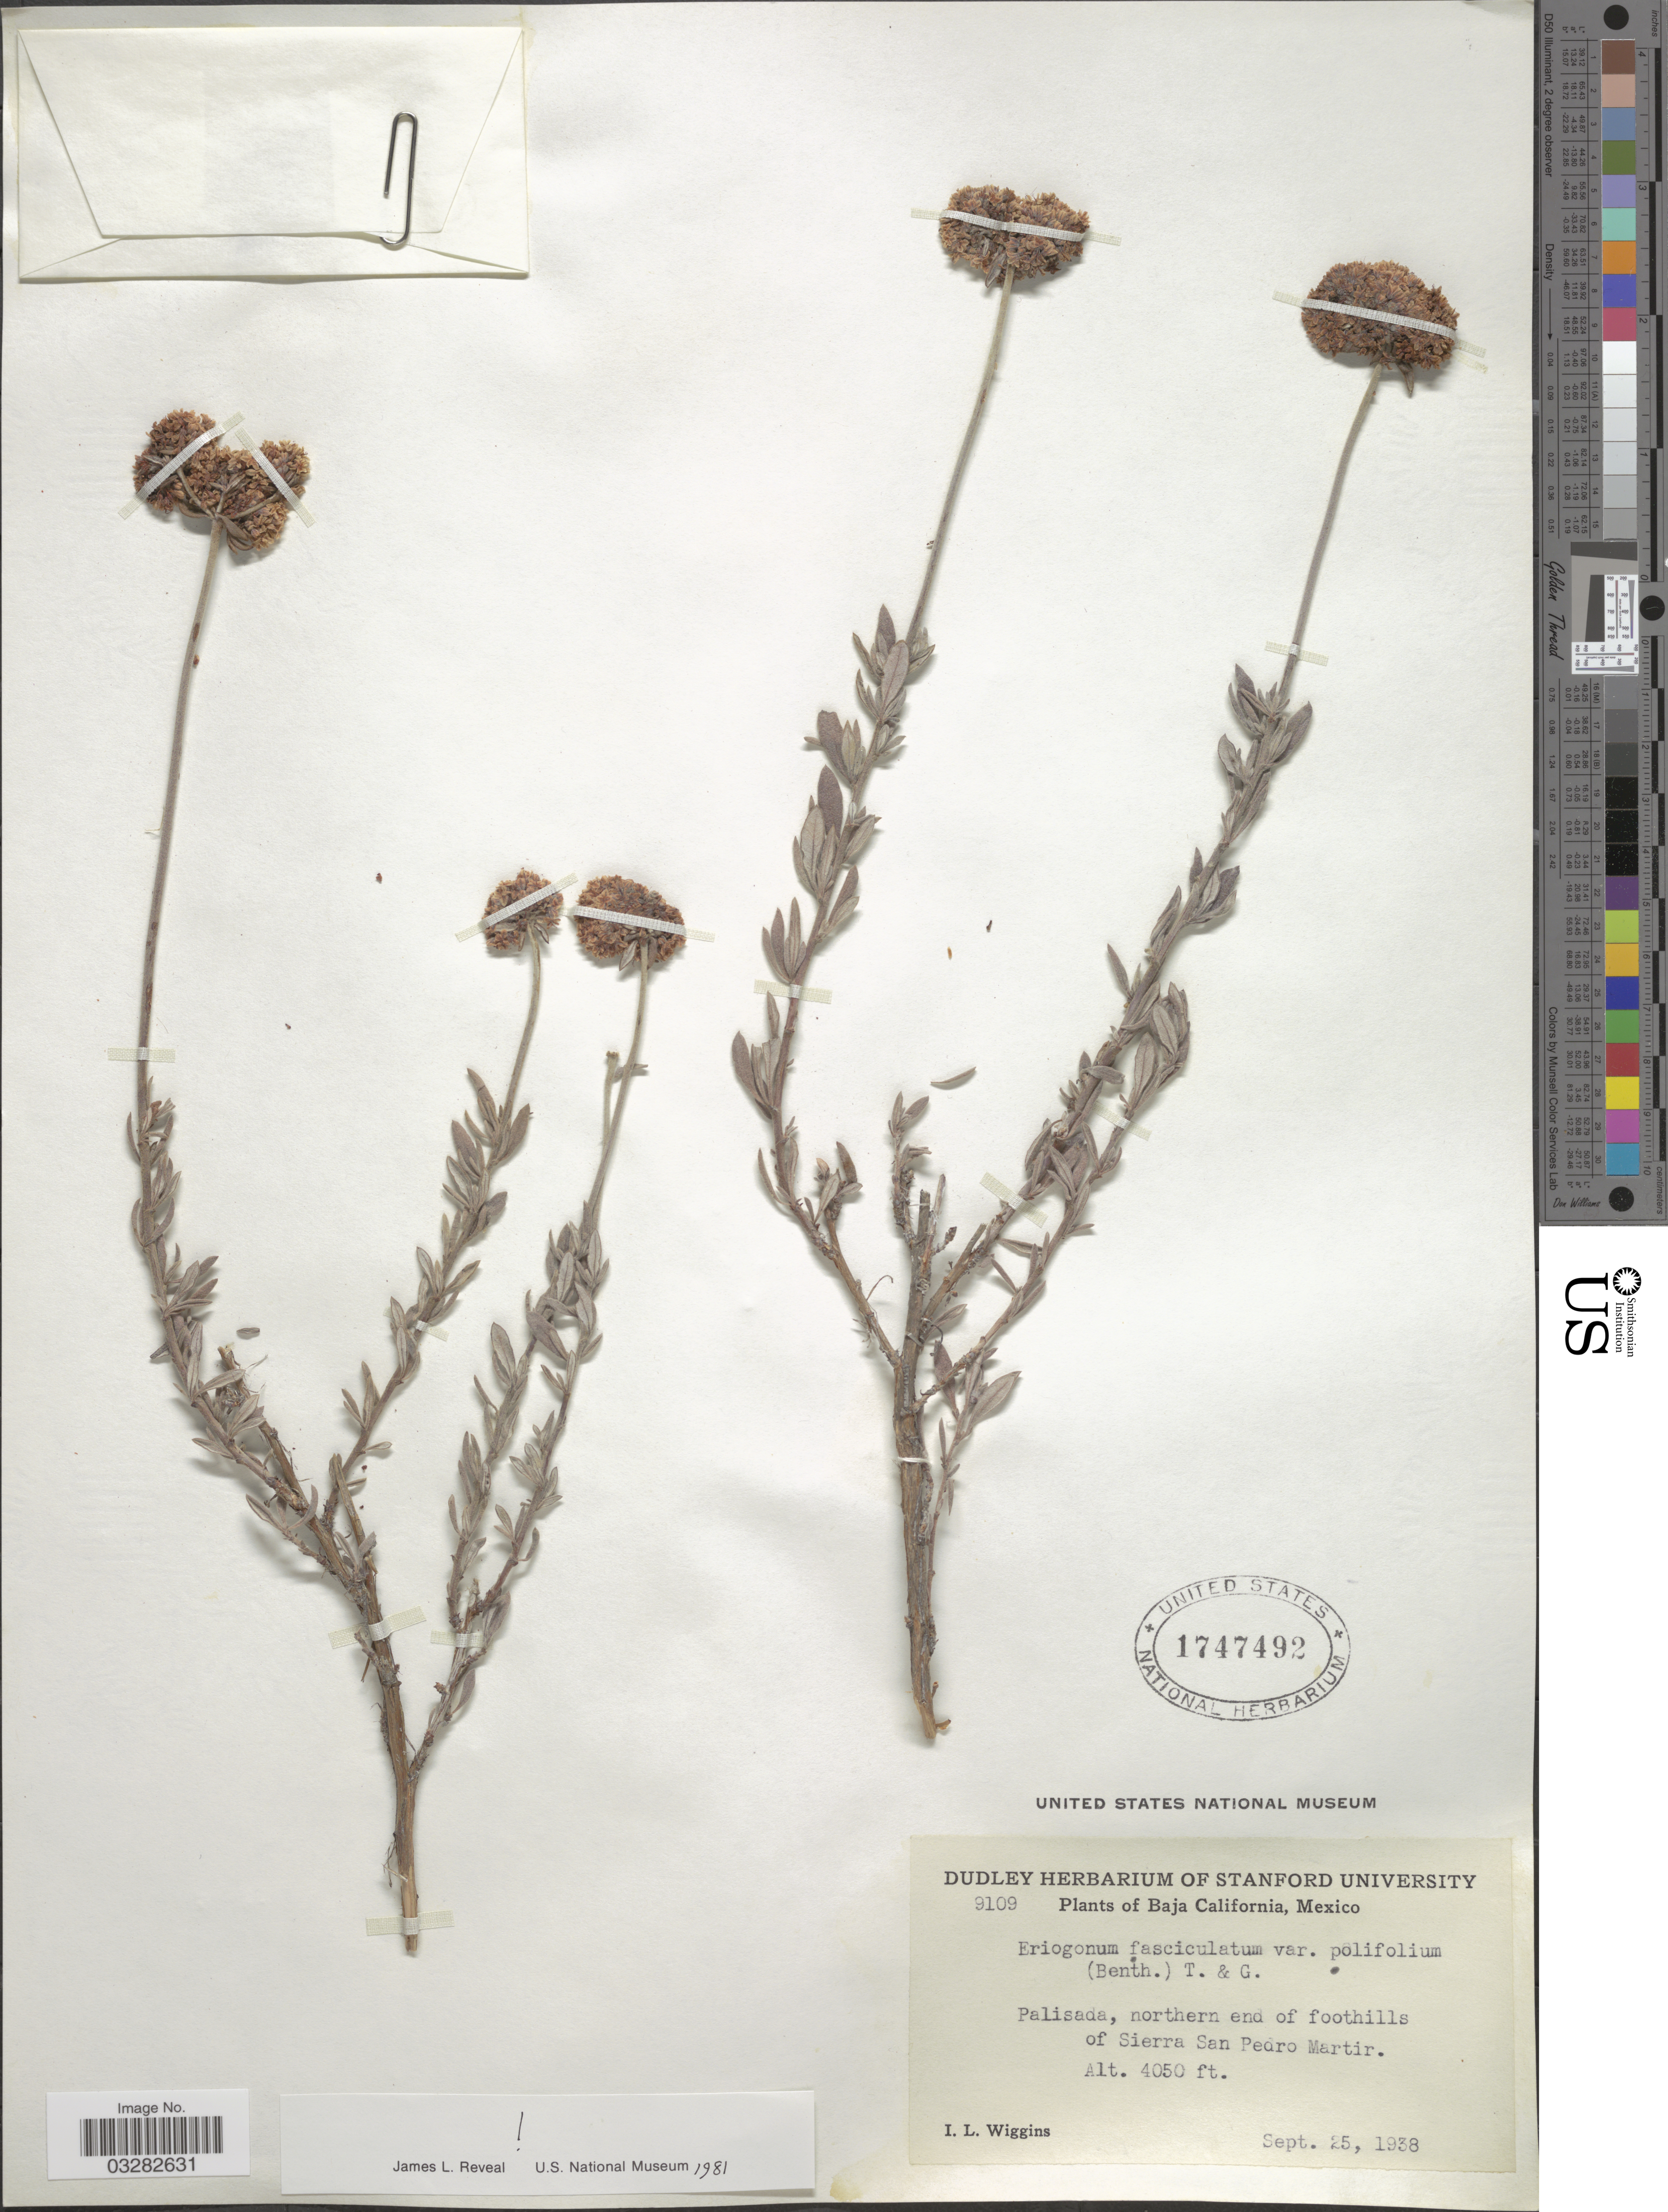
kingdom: Plantae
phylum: Tracheophyta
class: Magnoliopsida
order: Caryophyllales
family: Polygonaceae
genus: Eriogonum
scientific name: Eriogonum fasciculatum var. polifolium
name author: (Benth.) Torr. & A. Gray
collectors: I. L. Wiggins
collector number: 9109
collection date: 1938-09-25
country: Mexico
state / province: Baja California Norte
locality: Palisada, northern end of foothills of Sierra San Pedro Martir.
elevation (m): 1234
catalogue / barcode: US 1747492